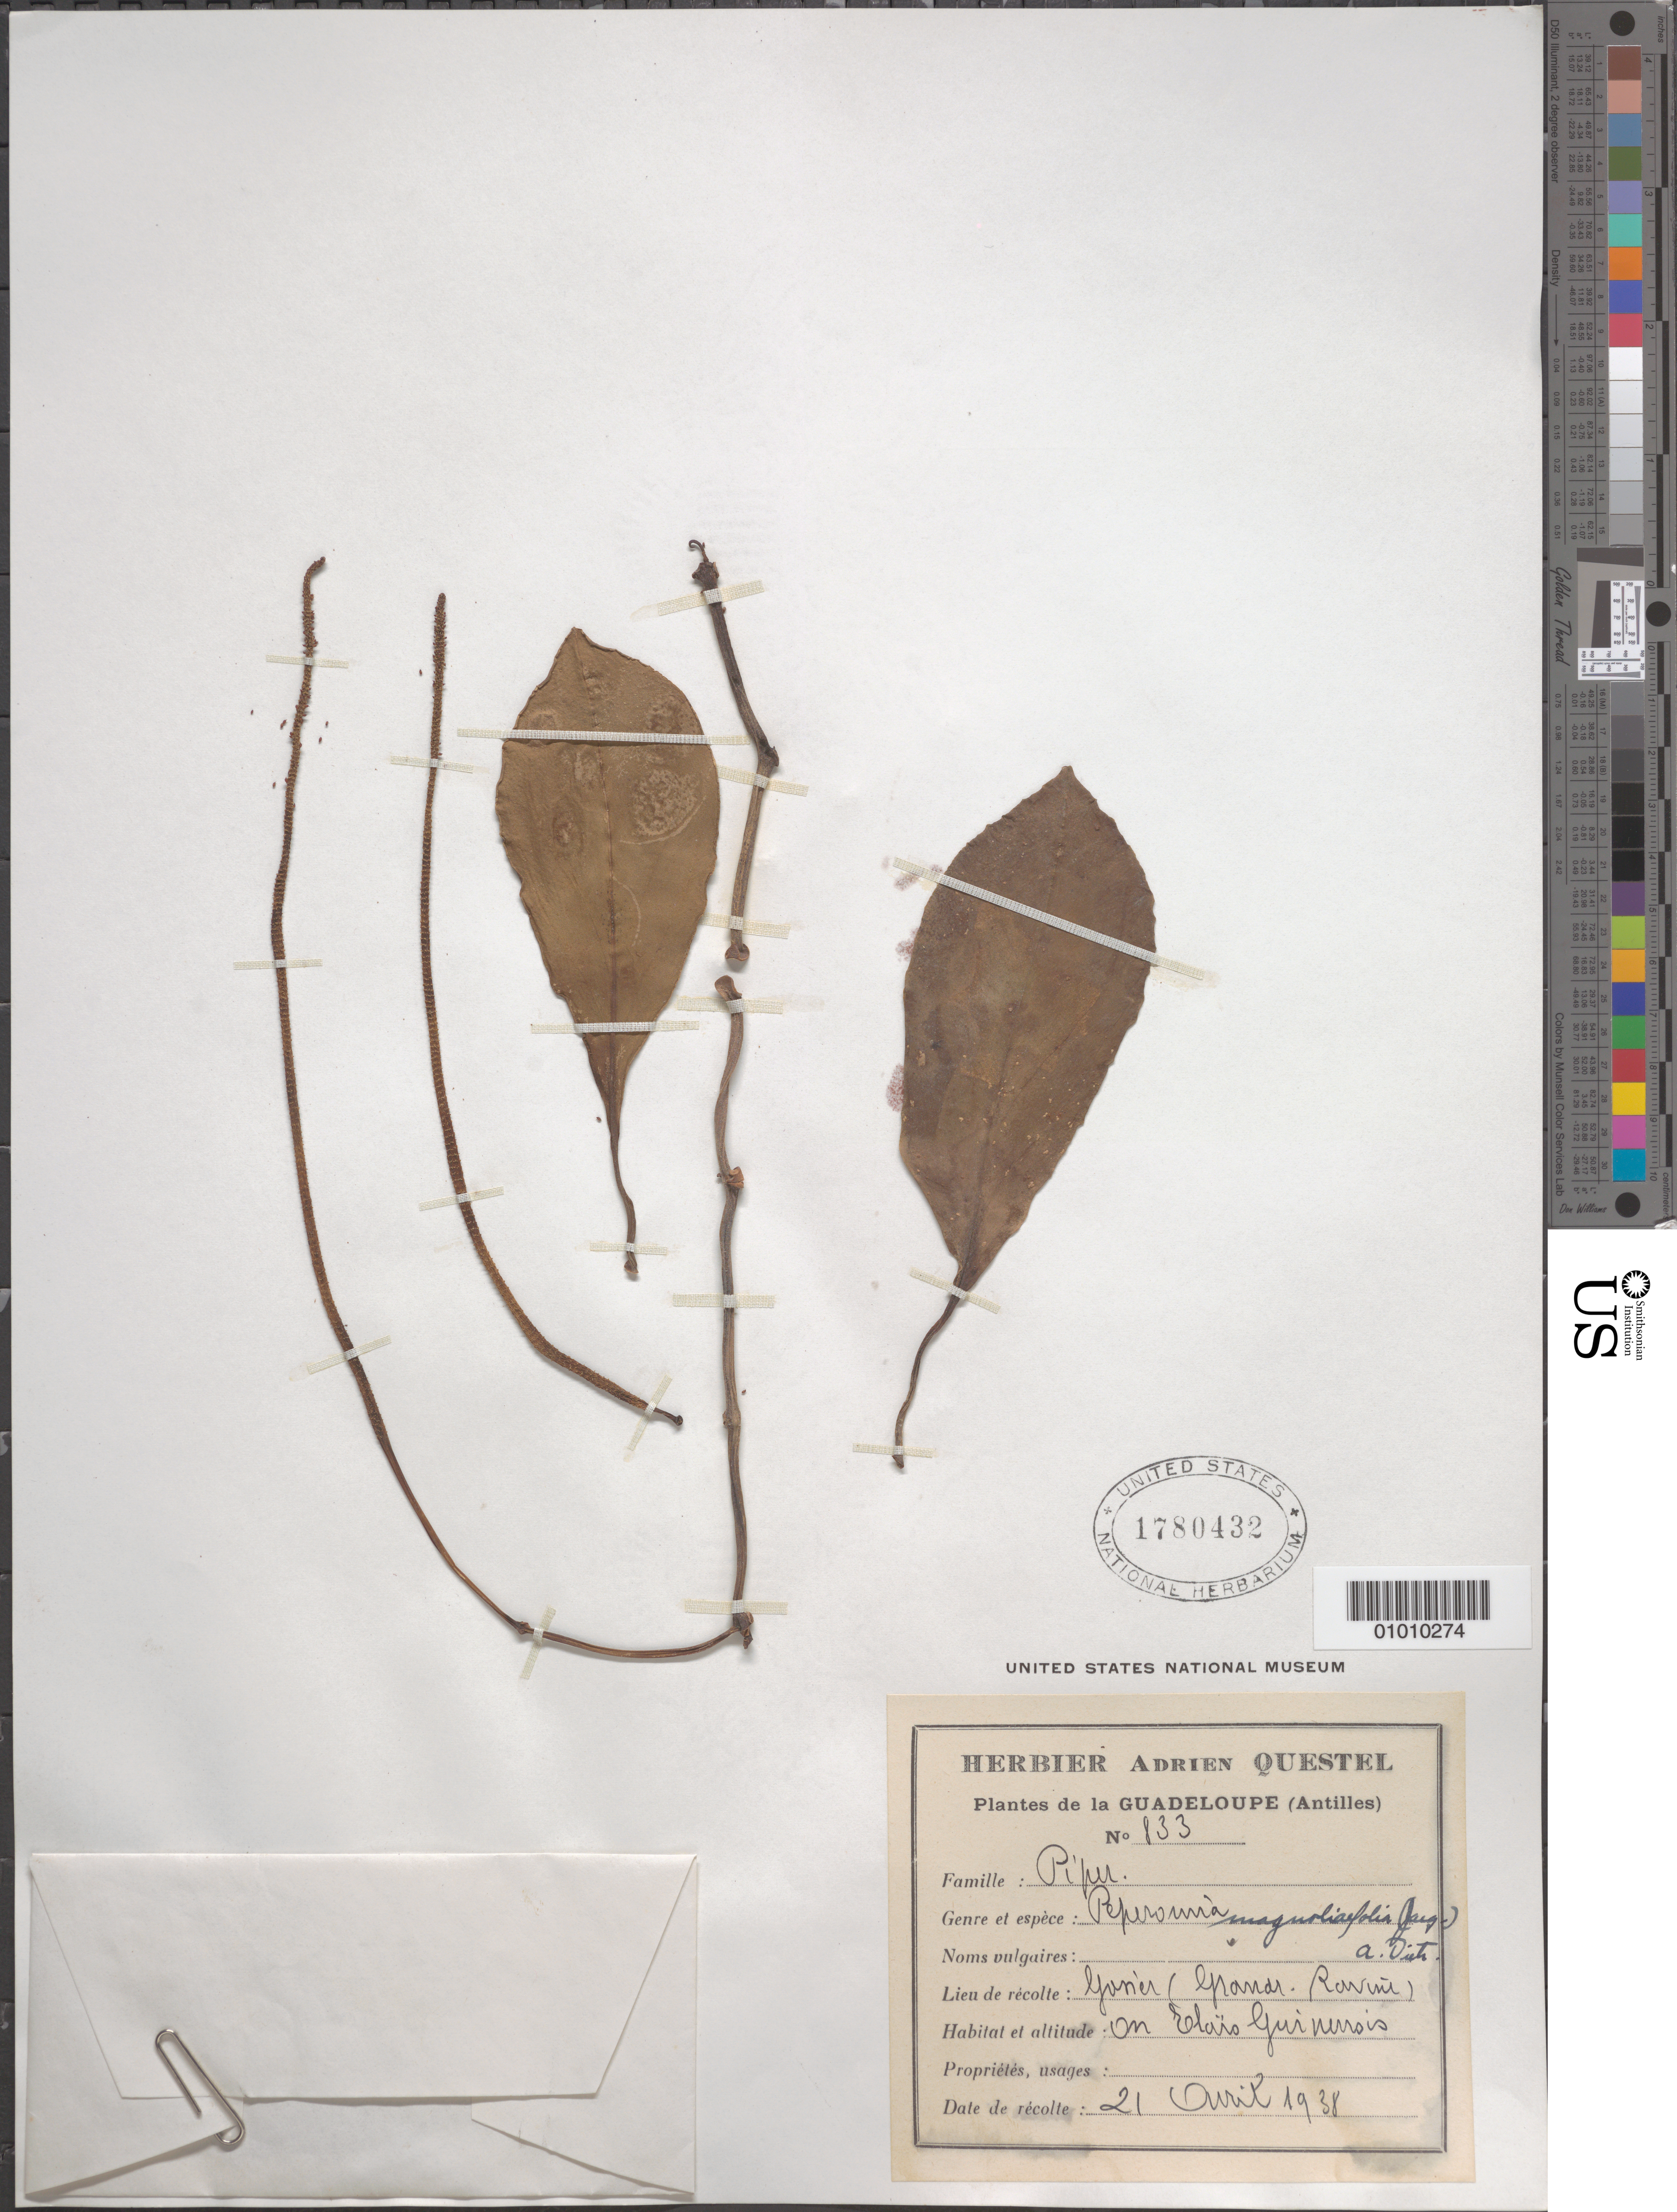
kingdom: Plantae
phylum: Tracheophyta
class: Magnoliopsida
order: Piperales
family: Piperaceae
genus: Peperomia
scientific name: Peperomia magnoliifolia var. magnoliifolia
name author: (Jacq.) A. Dietr.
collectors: A. Questel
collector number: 833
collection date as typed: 21 Apr 1938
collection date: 1938-04-21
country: Guadeloupe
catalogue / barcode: US 1780432